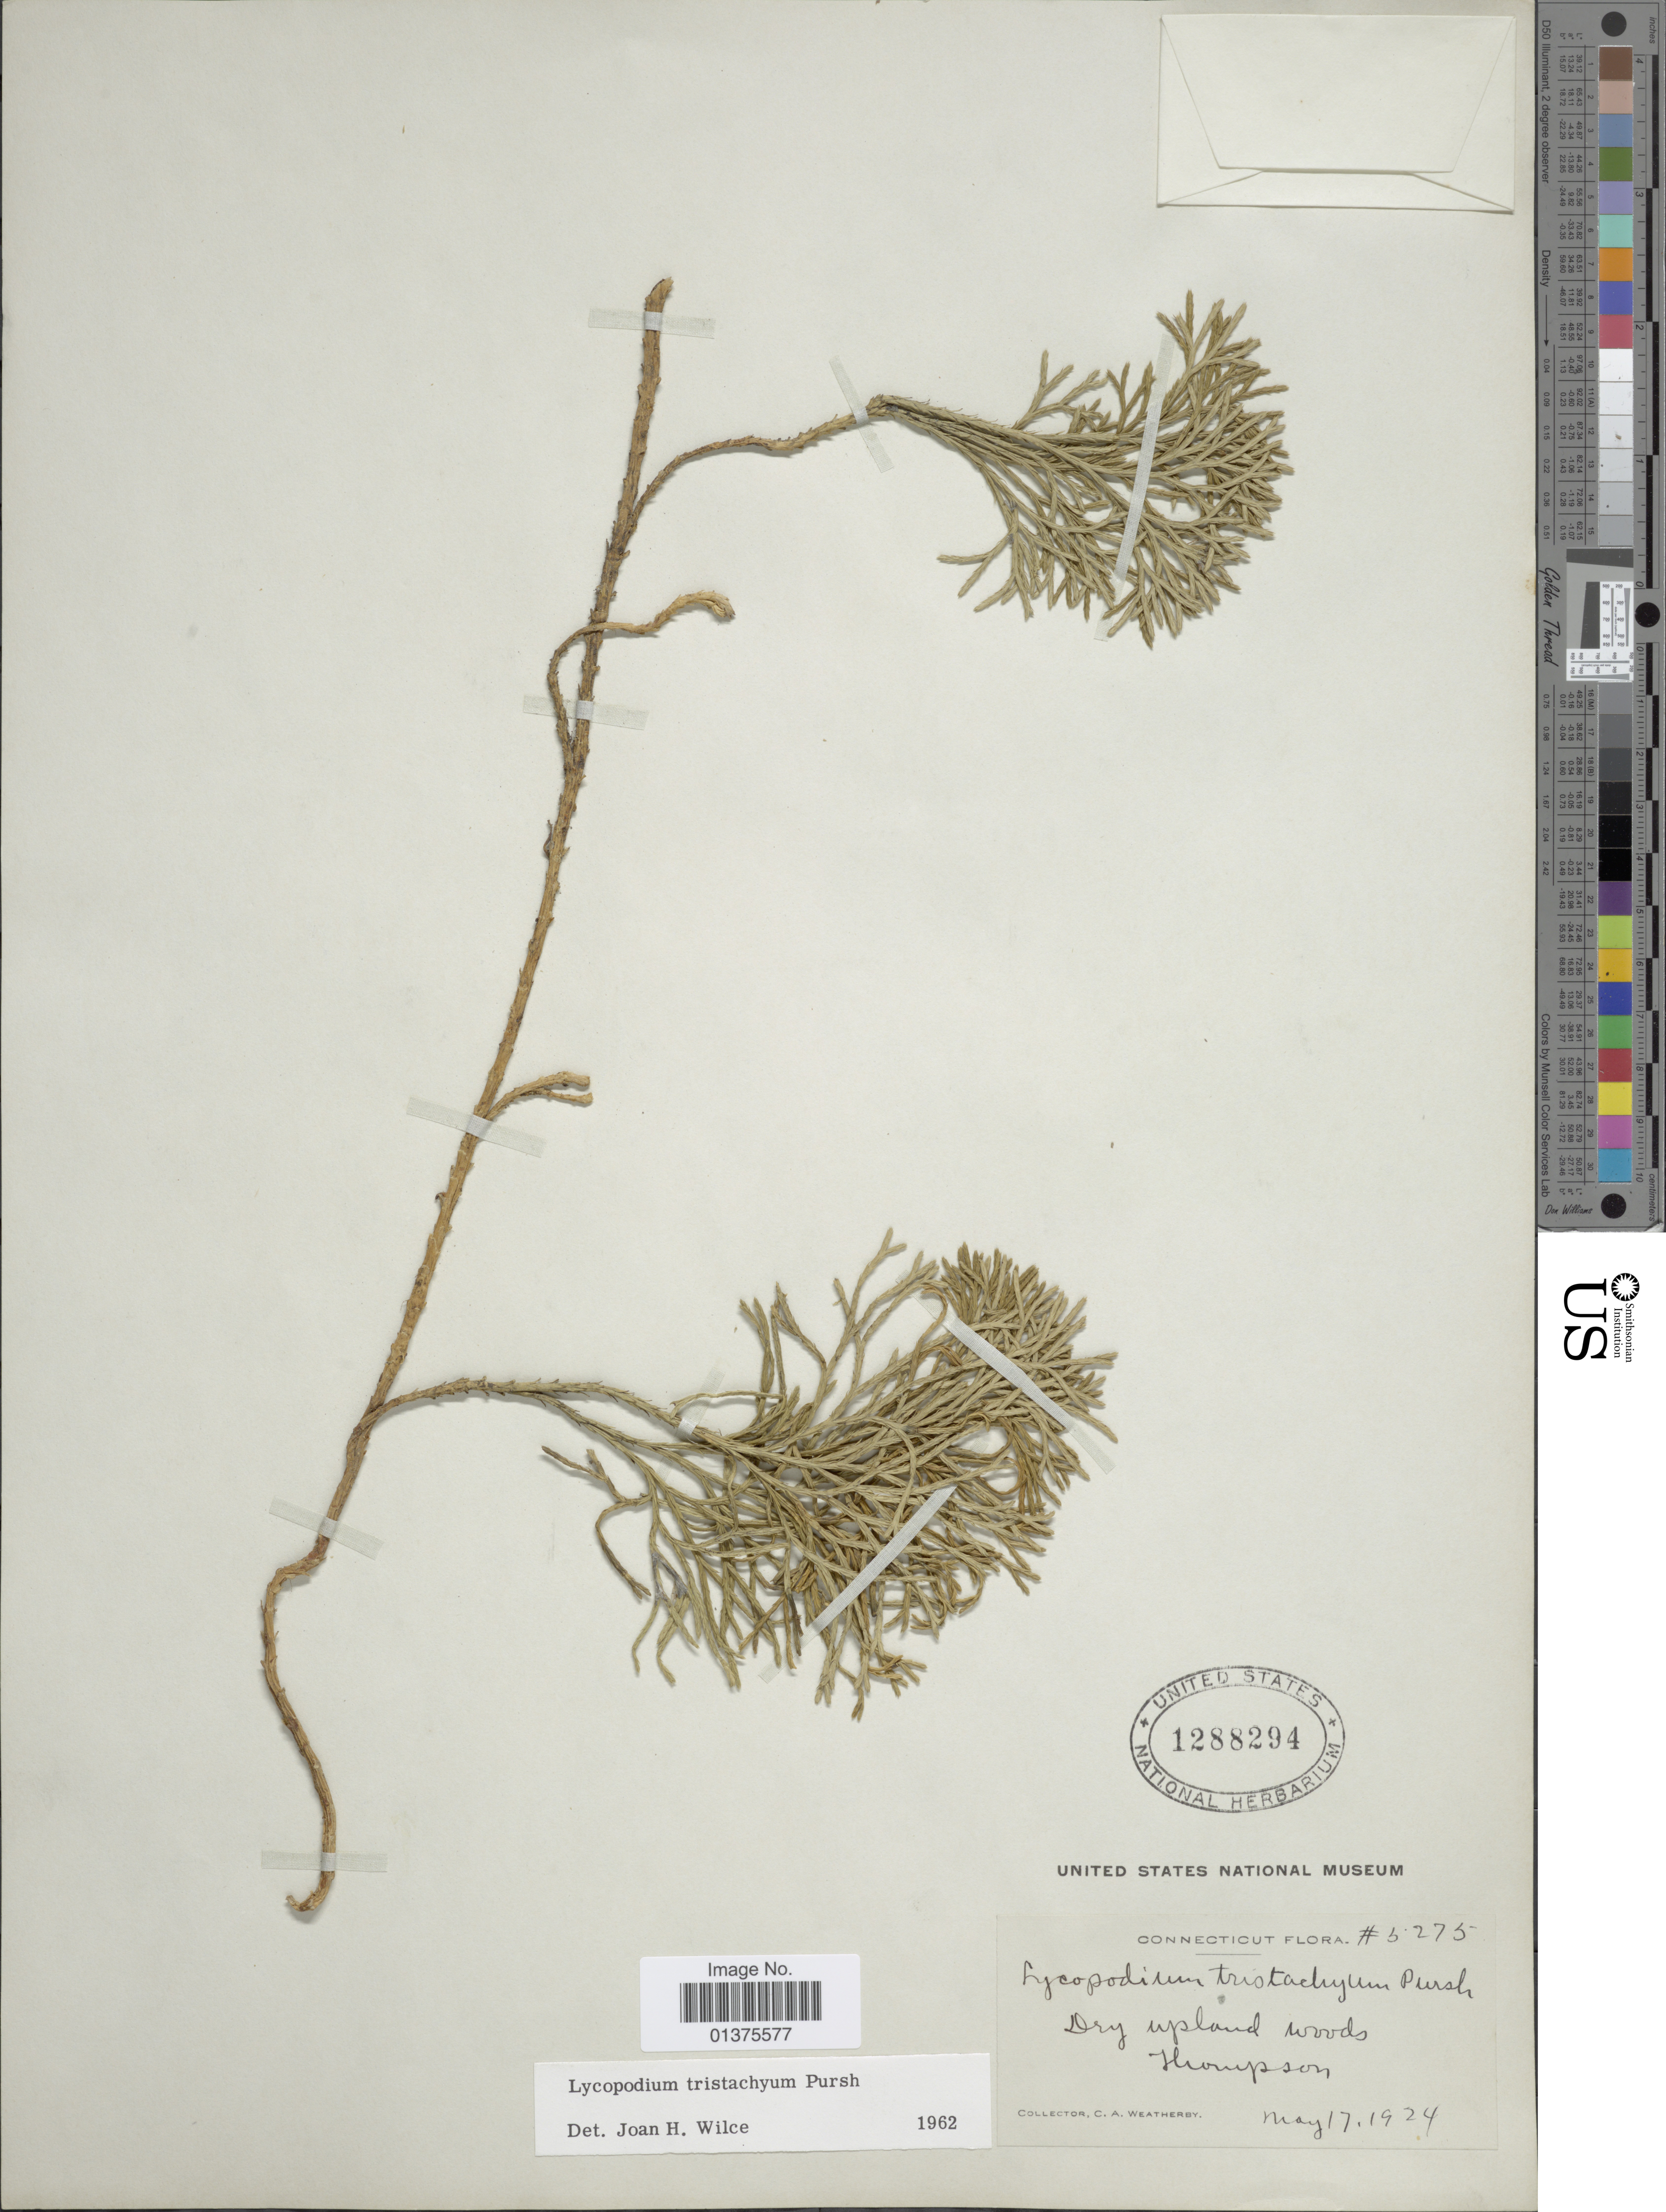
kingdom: Plantae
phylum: Tracheophyta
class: Lycopodiopsida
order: Lycopodiales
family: Lycopodiaceae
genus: Diphasiastrum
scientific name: Diphasiastrum tristachyum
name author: (Pursh) Holub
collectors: C. A. Weatherby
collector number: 5275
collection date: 1924-05-17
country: United States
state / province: Connecticut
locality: Dry upland woods Thompson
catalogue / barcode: US 1288294